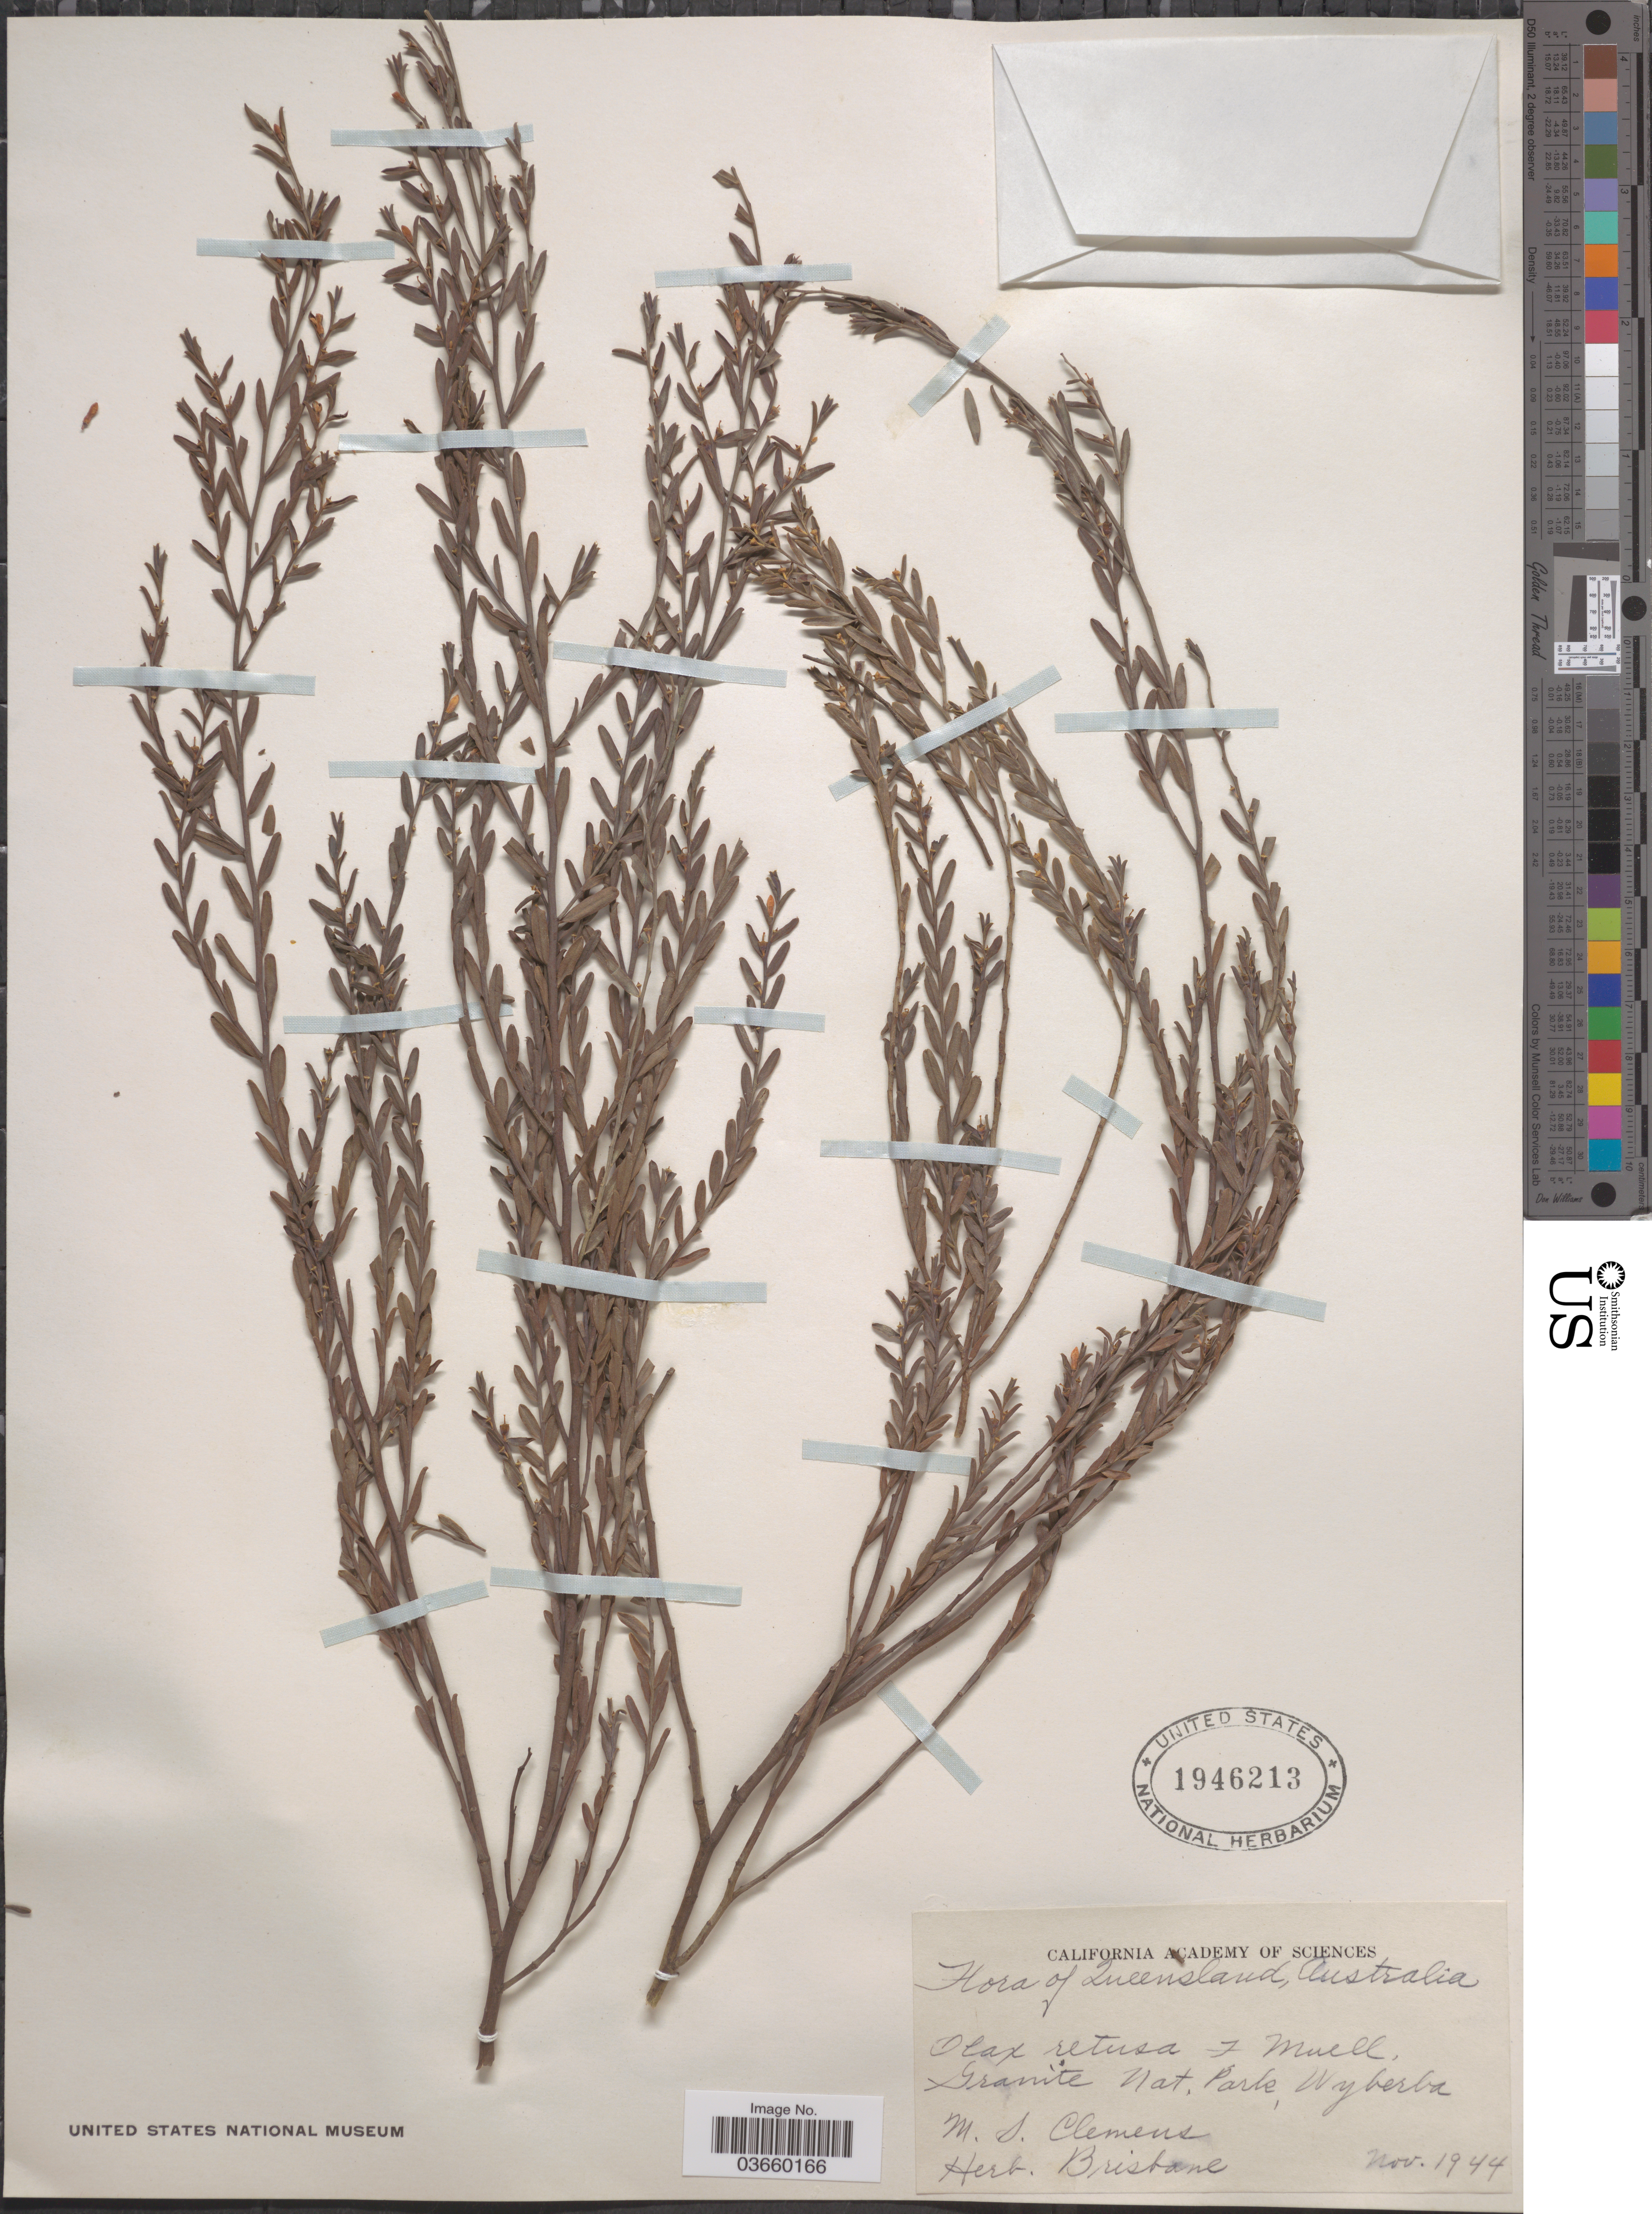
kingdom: Plantae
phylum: Tracheophyta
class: Magnoliopsida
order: Santalales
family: Olacaceae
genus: Olax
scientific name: Olax retusa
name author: F. Muell. ex Benth.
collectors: M. S. Clemens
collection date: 1944-11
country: Australia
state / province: Queensland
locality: Granite Nat. Park, Wyberba.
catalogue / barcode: US 1946213